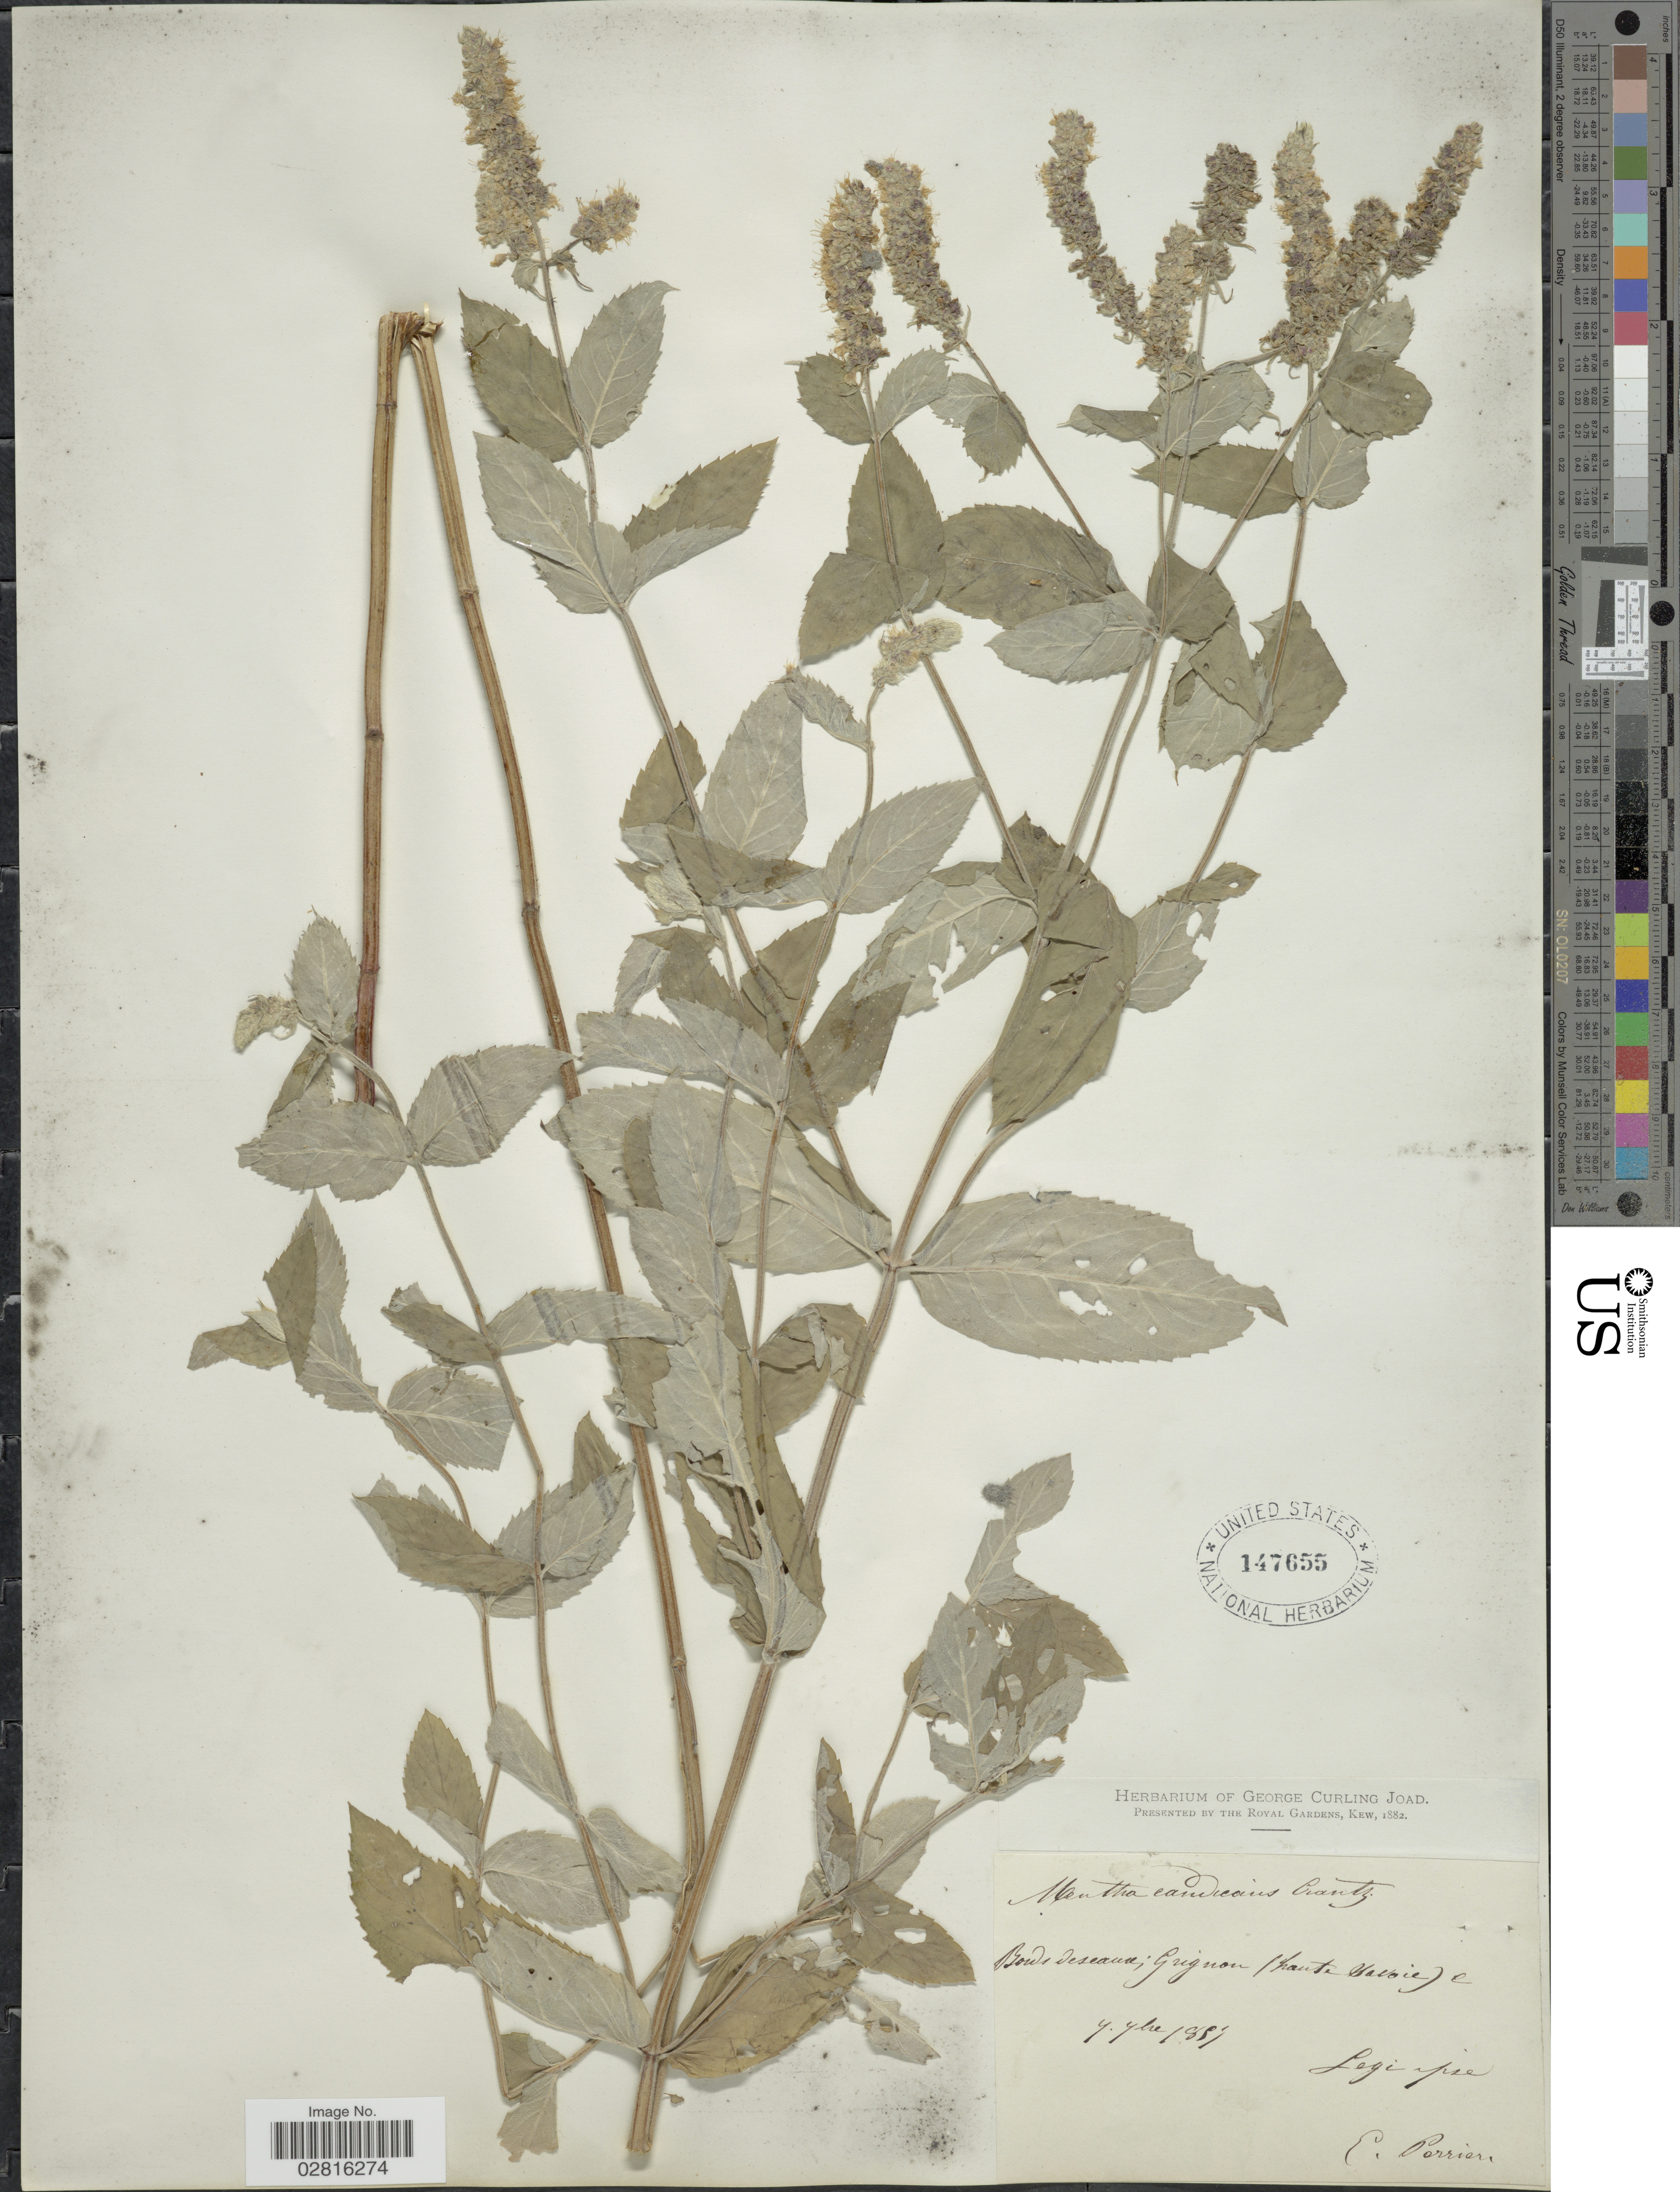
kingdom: Plantae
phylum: Tracheophyta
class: Magnoliopsida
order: Lamiales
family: Lamiaceae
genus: Mentha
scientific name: Mentha candicans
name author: Mill.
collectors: E. Perrier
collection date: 1887-09-07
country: France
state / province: Auvergne-Rhône-Alpes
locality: Bords deseane [interpreted]; Grignon (haute Savoie).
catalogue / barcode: US 147655